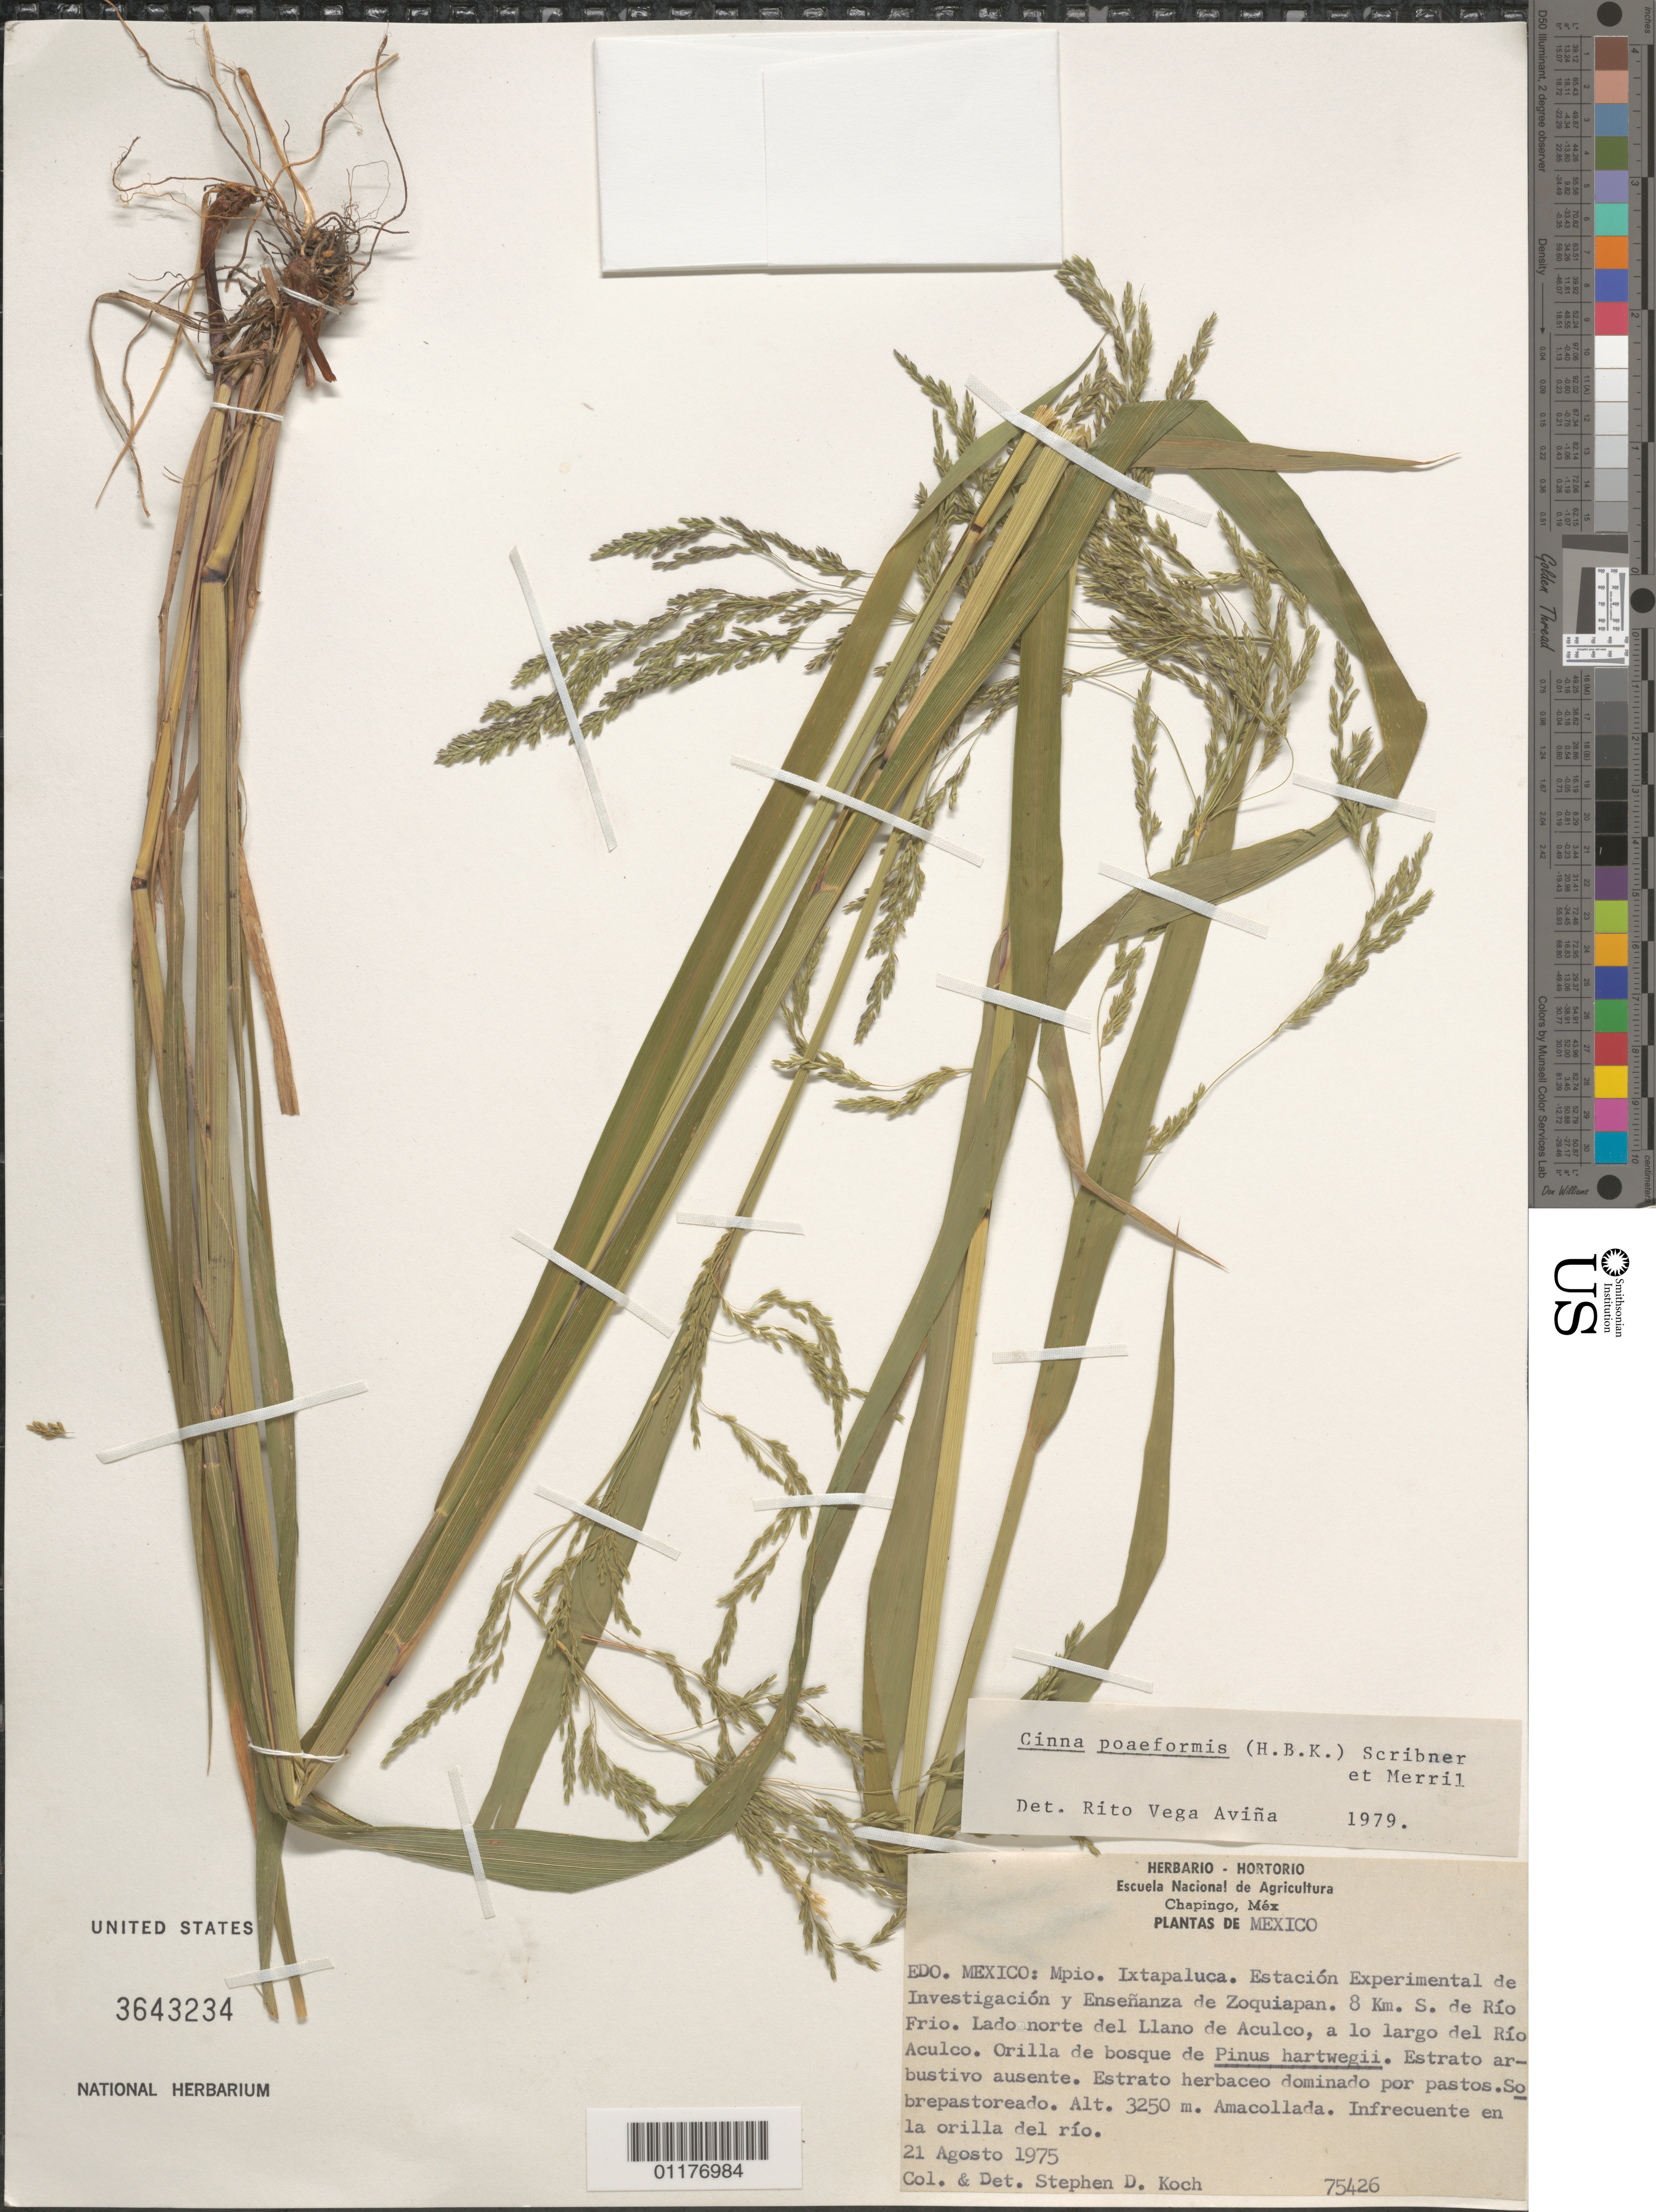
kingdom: Plantae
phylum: Tracheophyta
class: Liliopsida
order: Poales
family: Poaceae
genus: Cinna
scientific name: Cinna poiformis (Kunth) Scribn. & Merr.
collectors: S. D. Koch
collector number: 75426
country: Mexico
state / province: México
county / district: Ixtapaluca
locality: Estacion Experimental de Ensenanza and Investigacion de Zoquiapan, S of Rio Frio.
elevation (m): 3250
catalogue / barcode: US 3643234